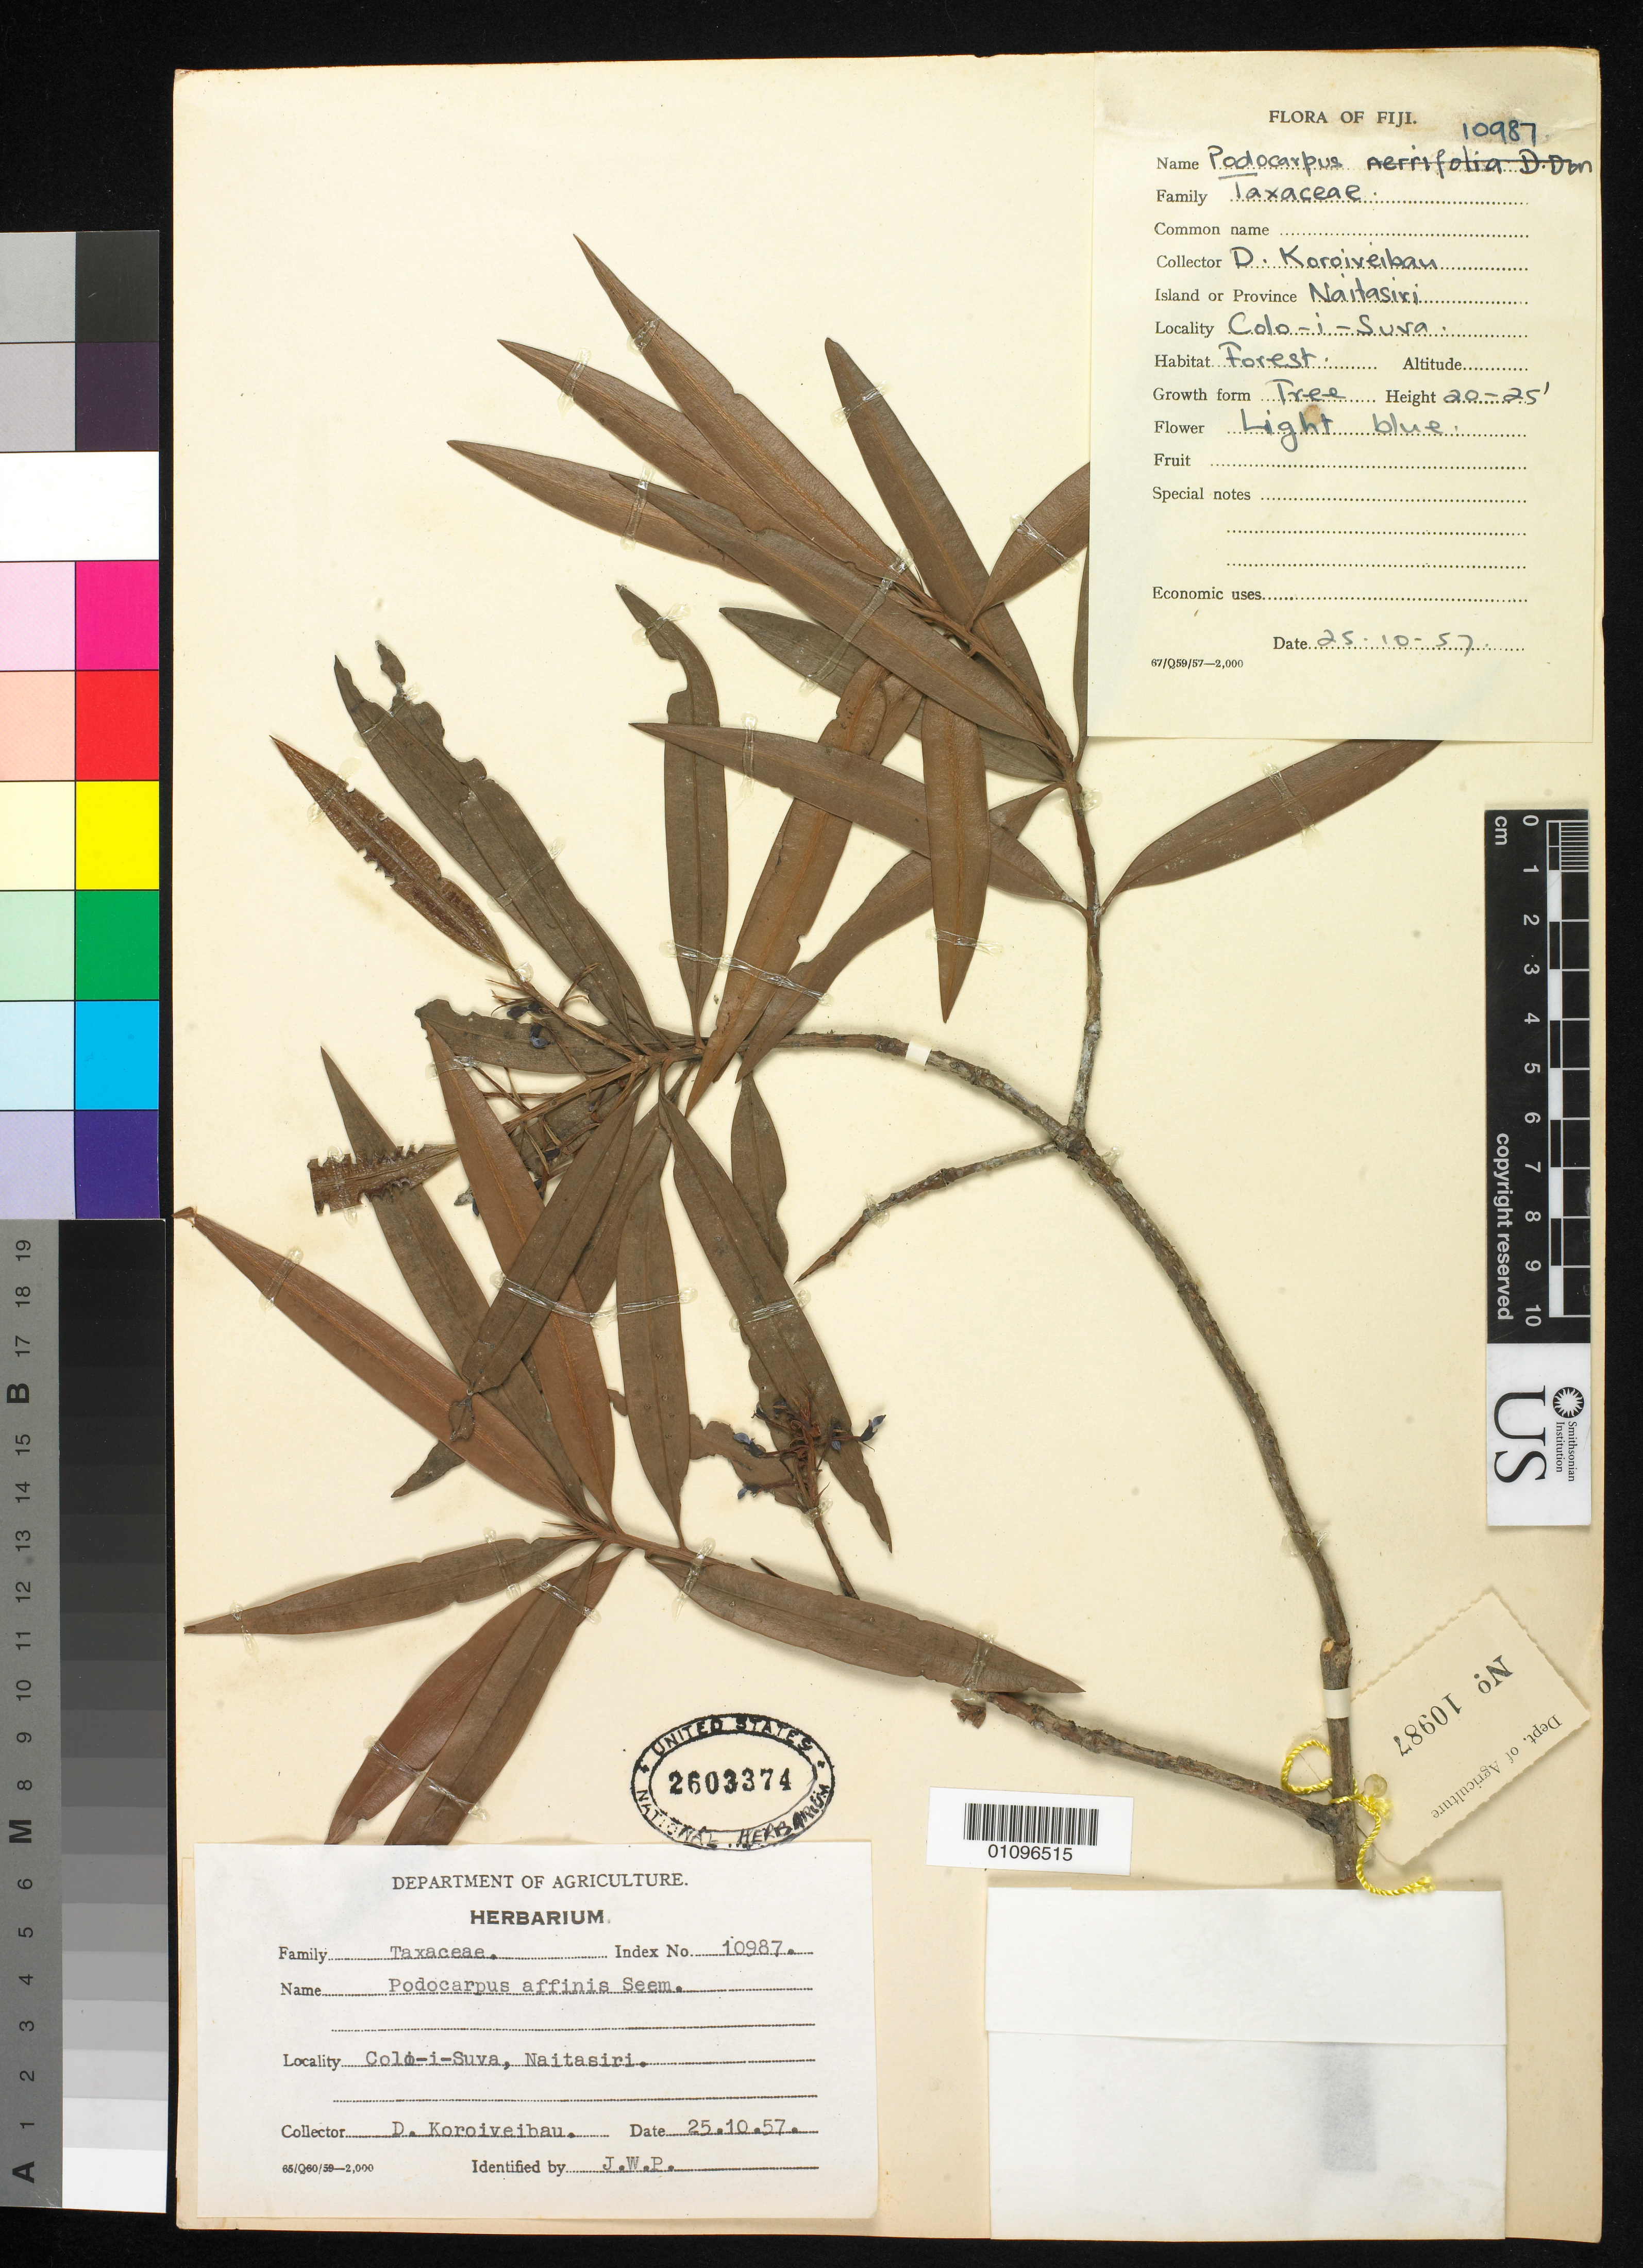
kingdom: Plantae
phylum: Tracheophyta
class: Pinopsida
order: Pinales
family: Podocarpaceae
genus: Podocarpus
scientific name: Podocarpus affinis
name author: Seem.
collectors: D. Koroiveibau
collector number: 10987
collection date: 1957-10-25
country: Fiji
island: Viti Levu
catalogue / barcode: US 2603374